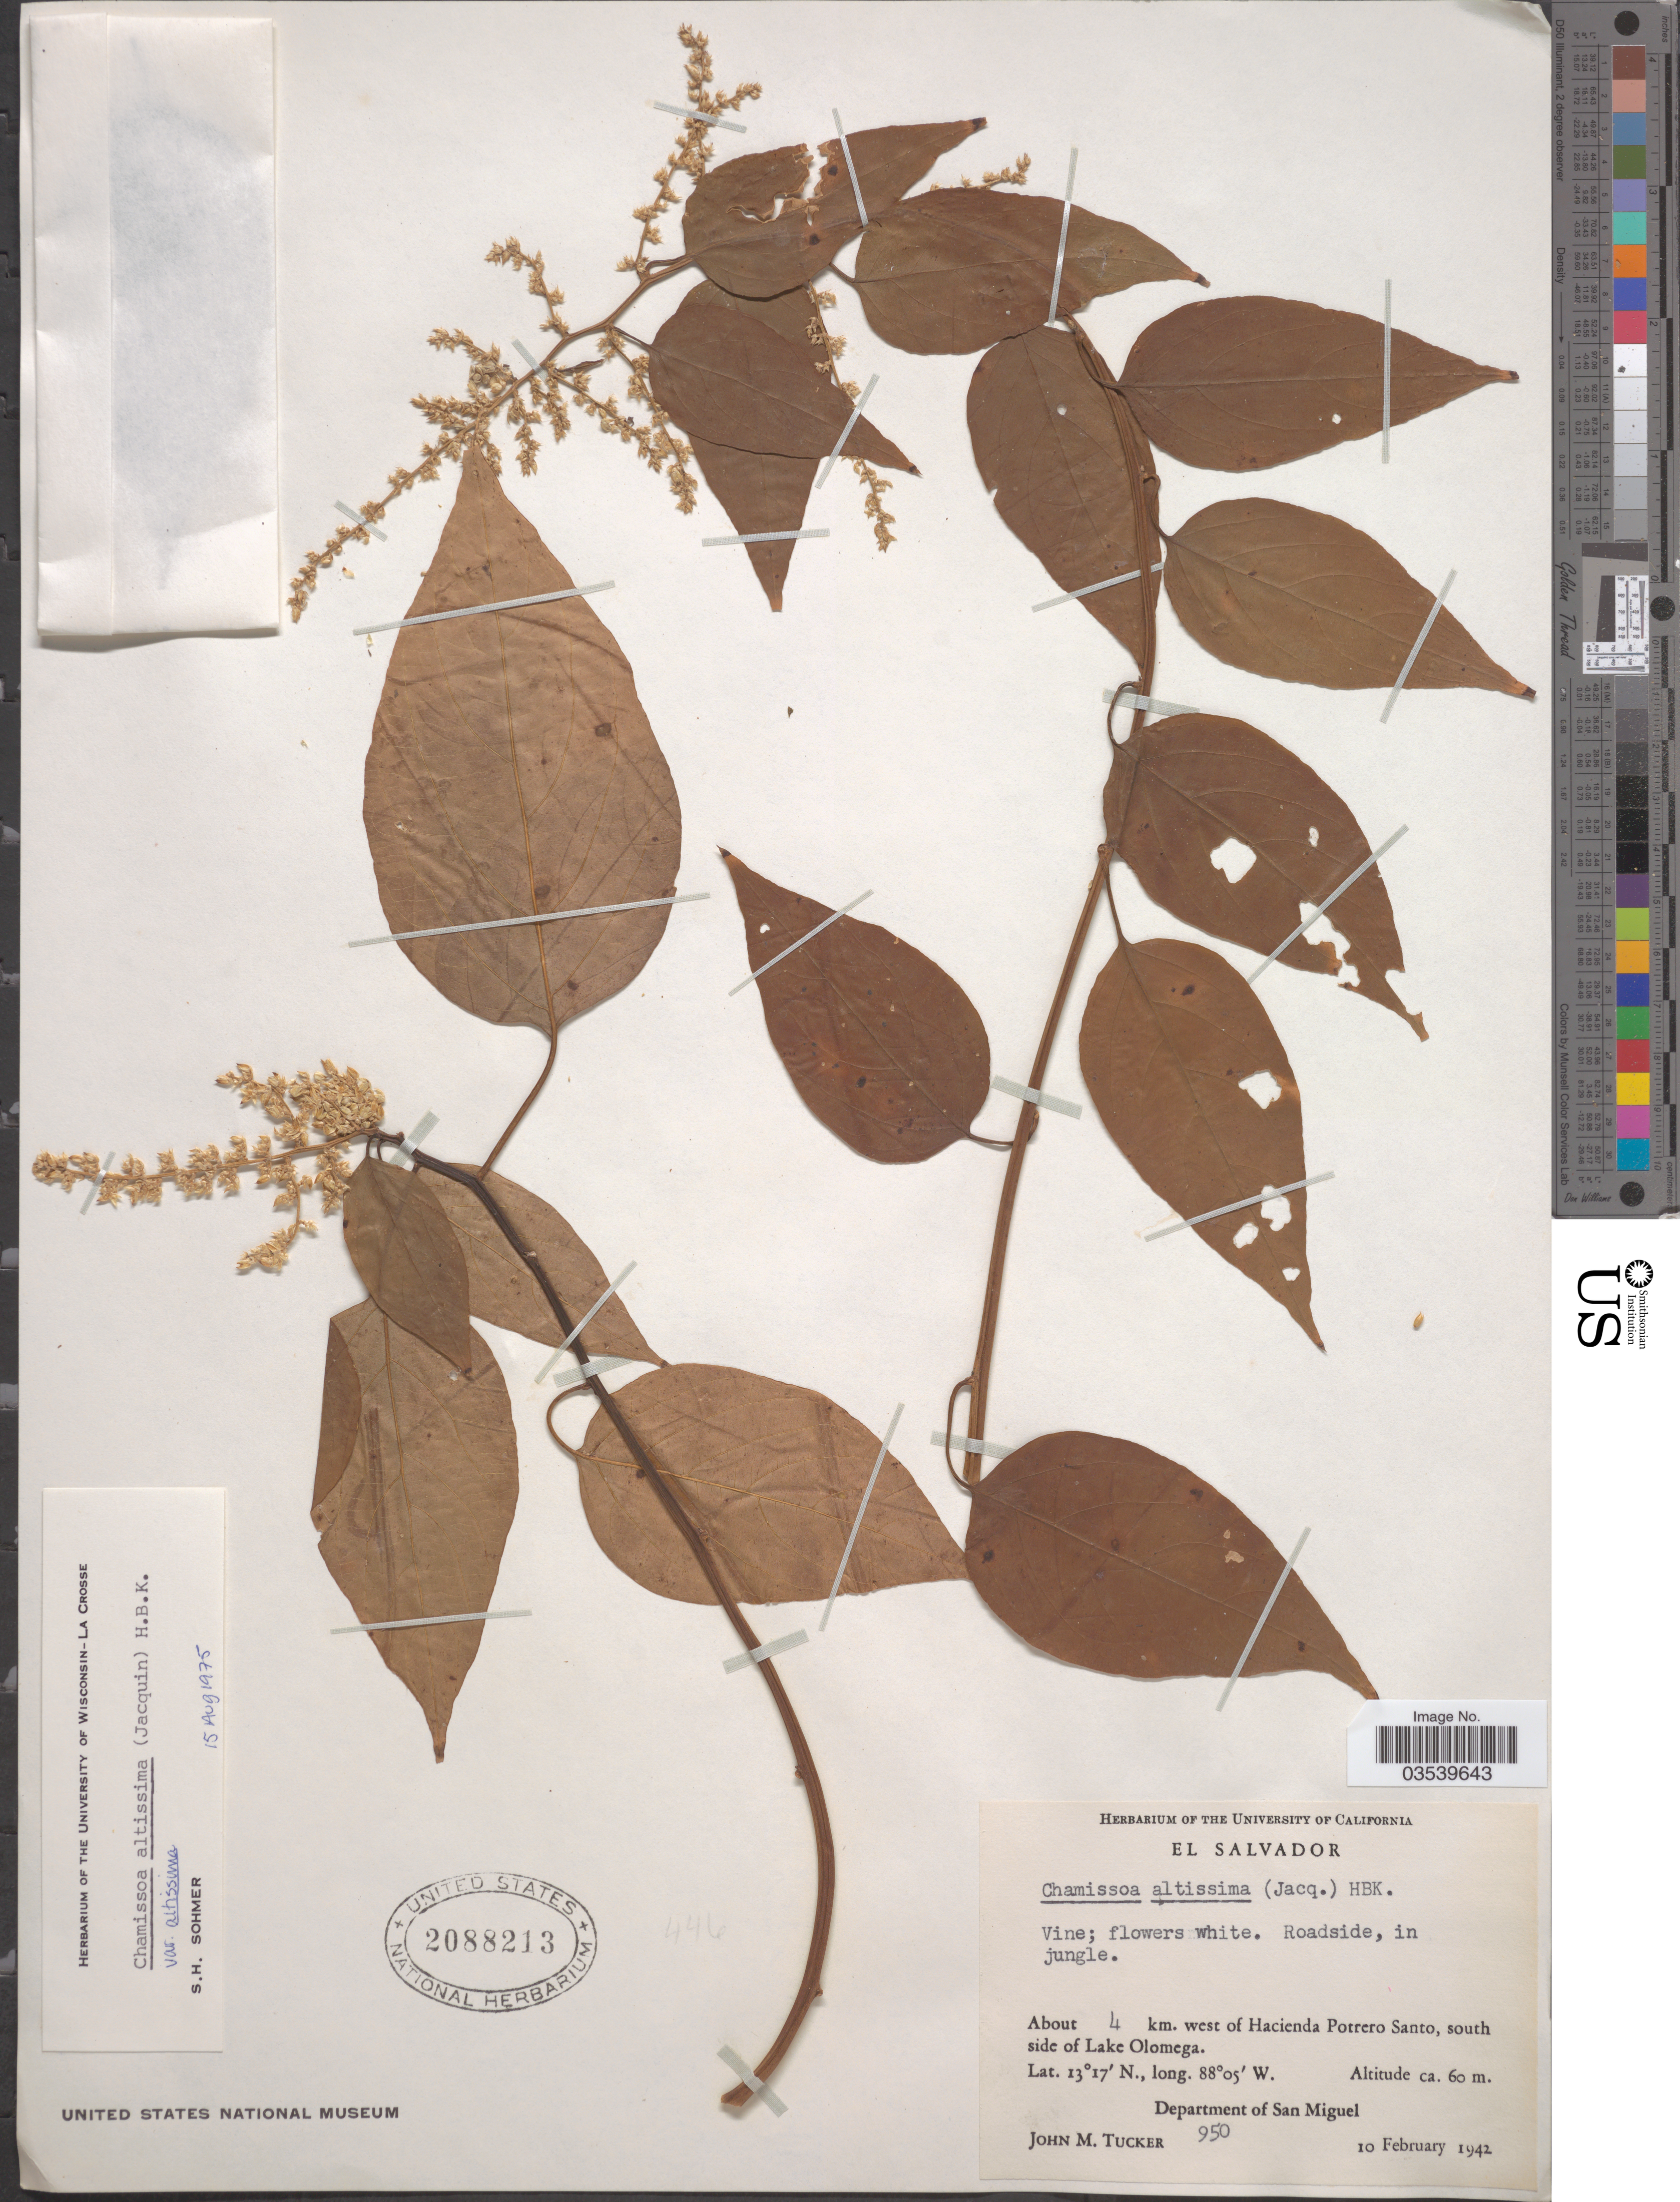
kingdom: Plantae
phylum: Tracheophyta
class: Magnoliopsida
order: Caryophyllales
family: Amaranthaceae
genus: Chamissoa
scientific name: Chamissoa altissima var. altissima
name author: (Jacq.) Kunth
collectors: J. M. Tucker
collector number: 950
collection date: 1942-02-10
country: El Salvador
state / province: San Miguel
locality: About 4 km. west of Hacienda Potrero Santo, south side of Lake Olomega. Department of San Miguel.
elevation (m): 60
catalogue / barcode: US 2088213